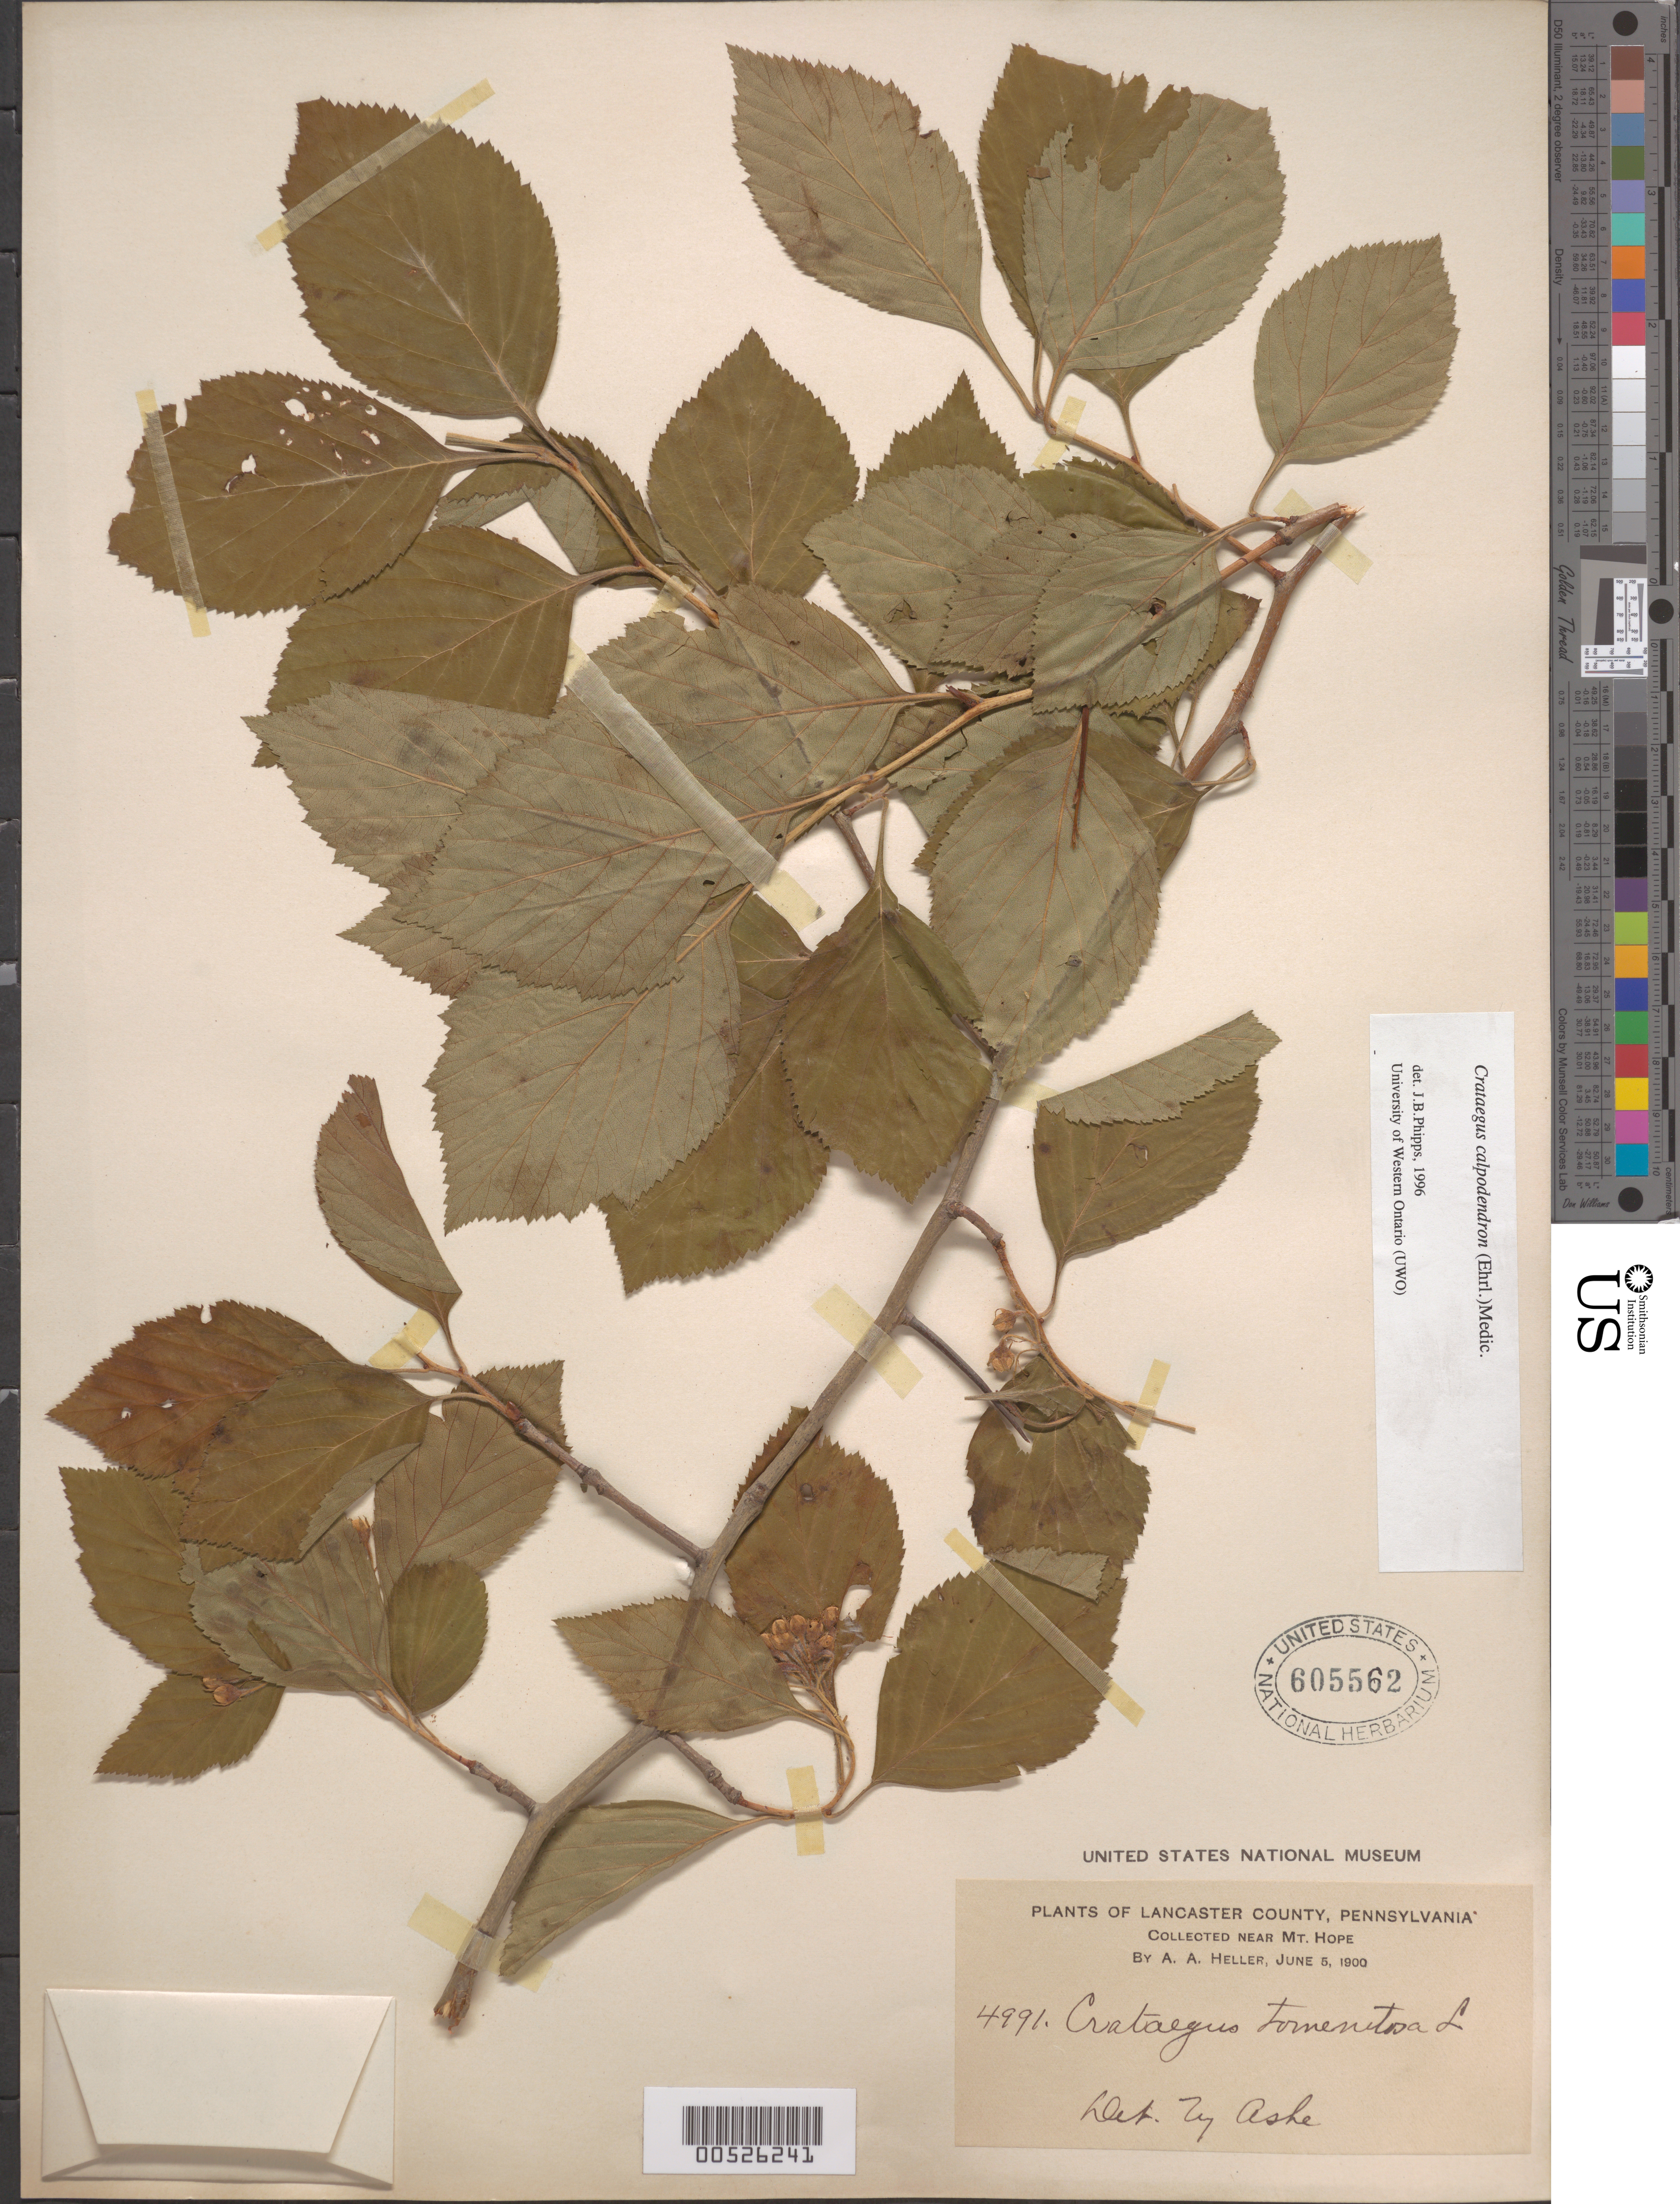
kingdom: Plantae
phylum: Tracheophyta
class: Magnoliopsida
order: Rosales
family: Rosaceae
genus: Crataegus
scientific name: Crataegus calpodendron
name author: (Ehrh.) Medik.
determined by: Phipps, James B., (UWO), University of Western Ontario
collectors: A. A. Heller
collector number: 4991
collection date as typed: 05 Jun 1900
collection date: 1900-06-05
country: United States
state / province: Pennsylvania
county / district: Lancaster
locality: Near Mt. Hope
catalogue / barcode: US 605562